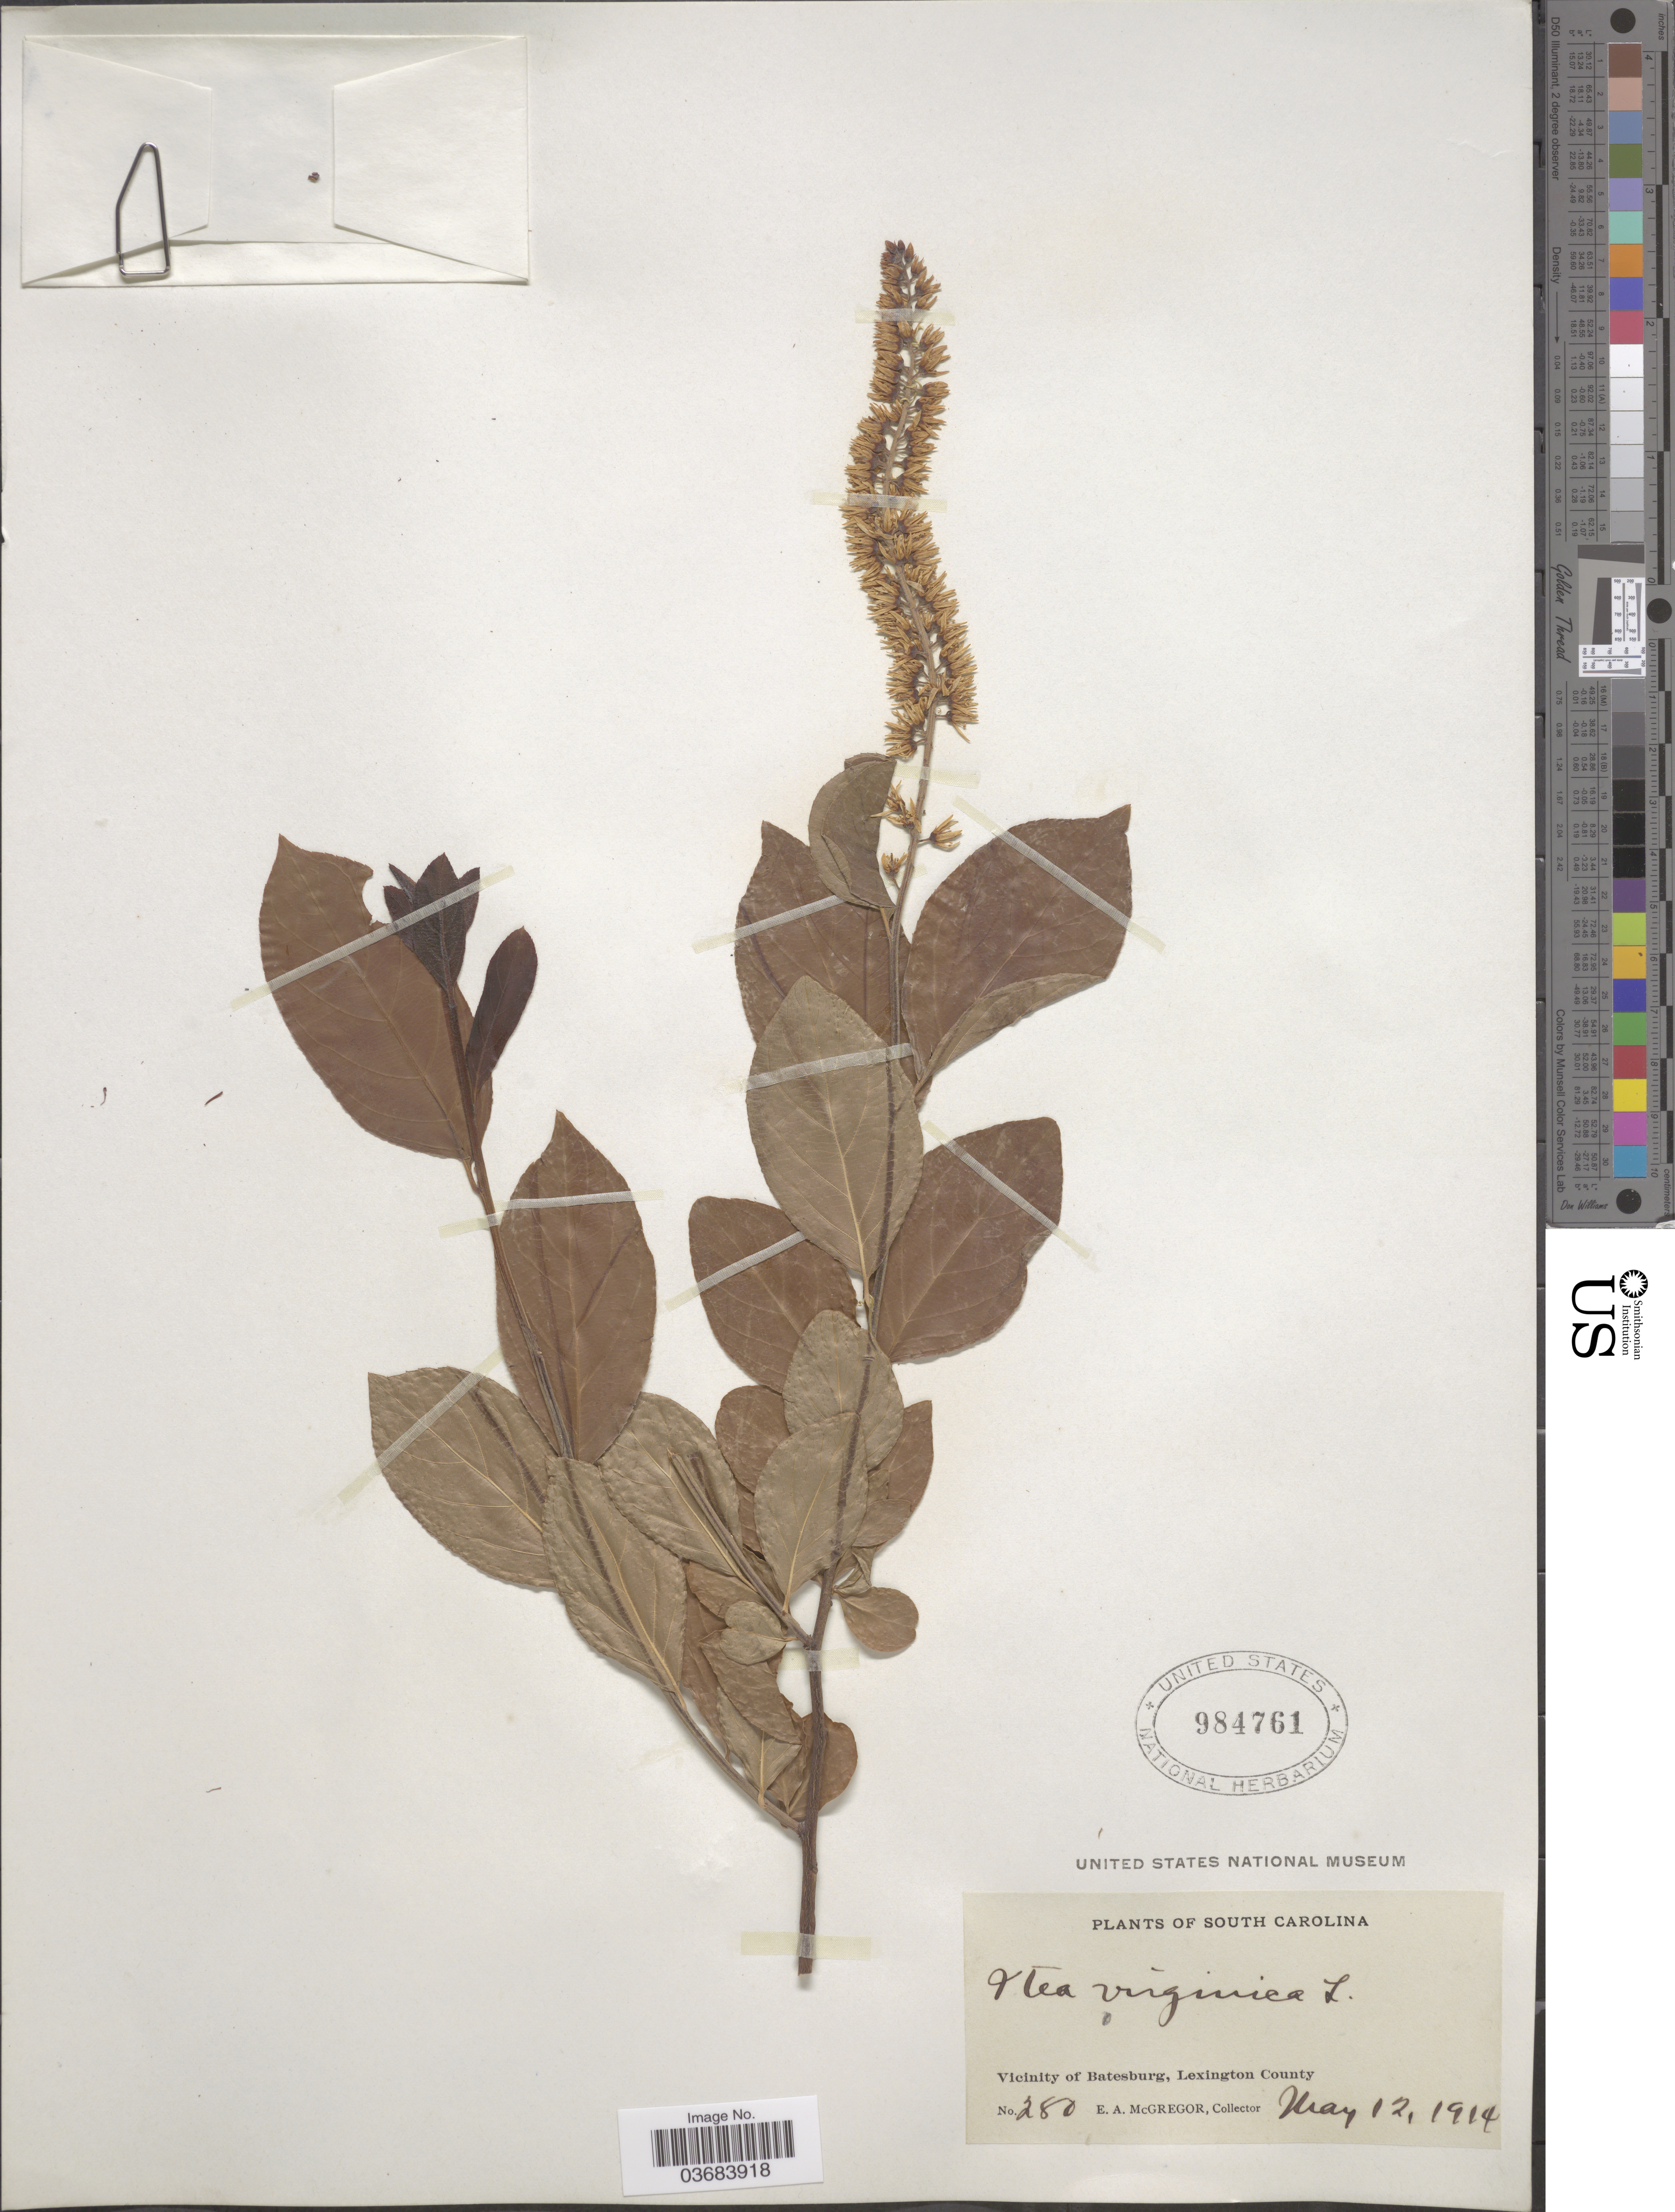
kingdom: Plantae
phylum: Tracheophyta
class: Magnoliopsida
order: Saxifragales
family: Iteaceae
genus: Itea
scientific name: Itea virginica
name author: L.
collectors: E. A. McGregor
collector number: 280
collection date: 1914-05-12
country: United States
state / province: South Carolina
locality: Vicinity of Batesburg, Lexington County.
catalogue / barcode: US 984761